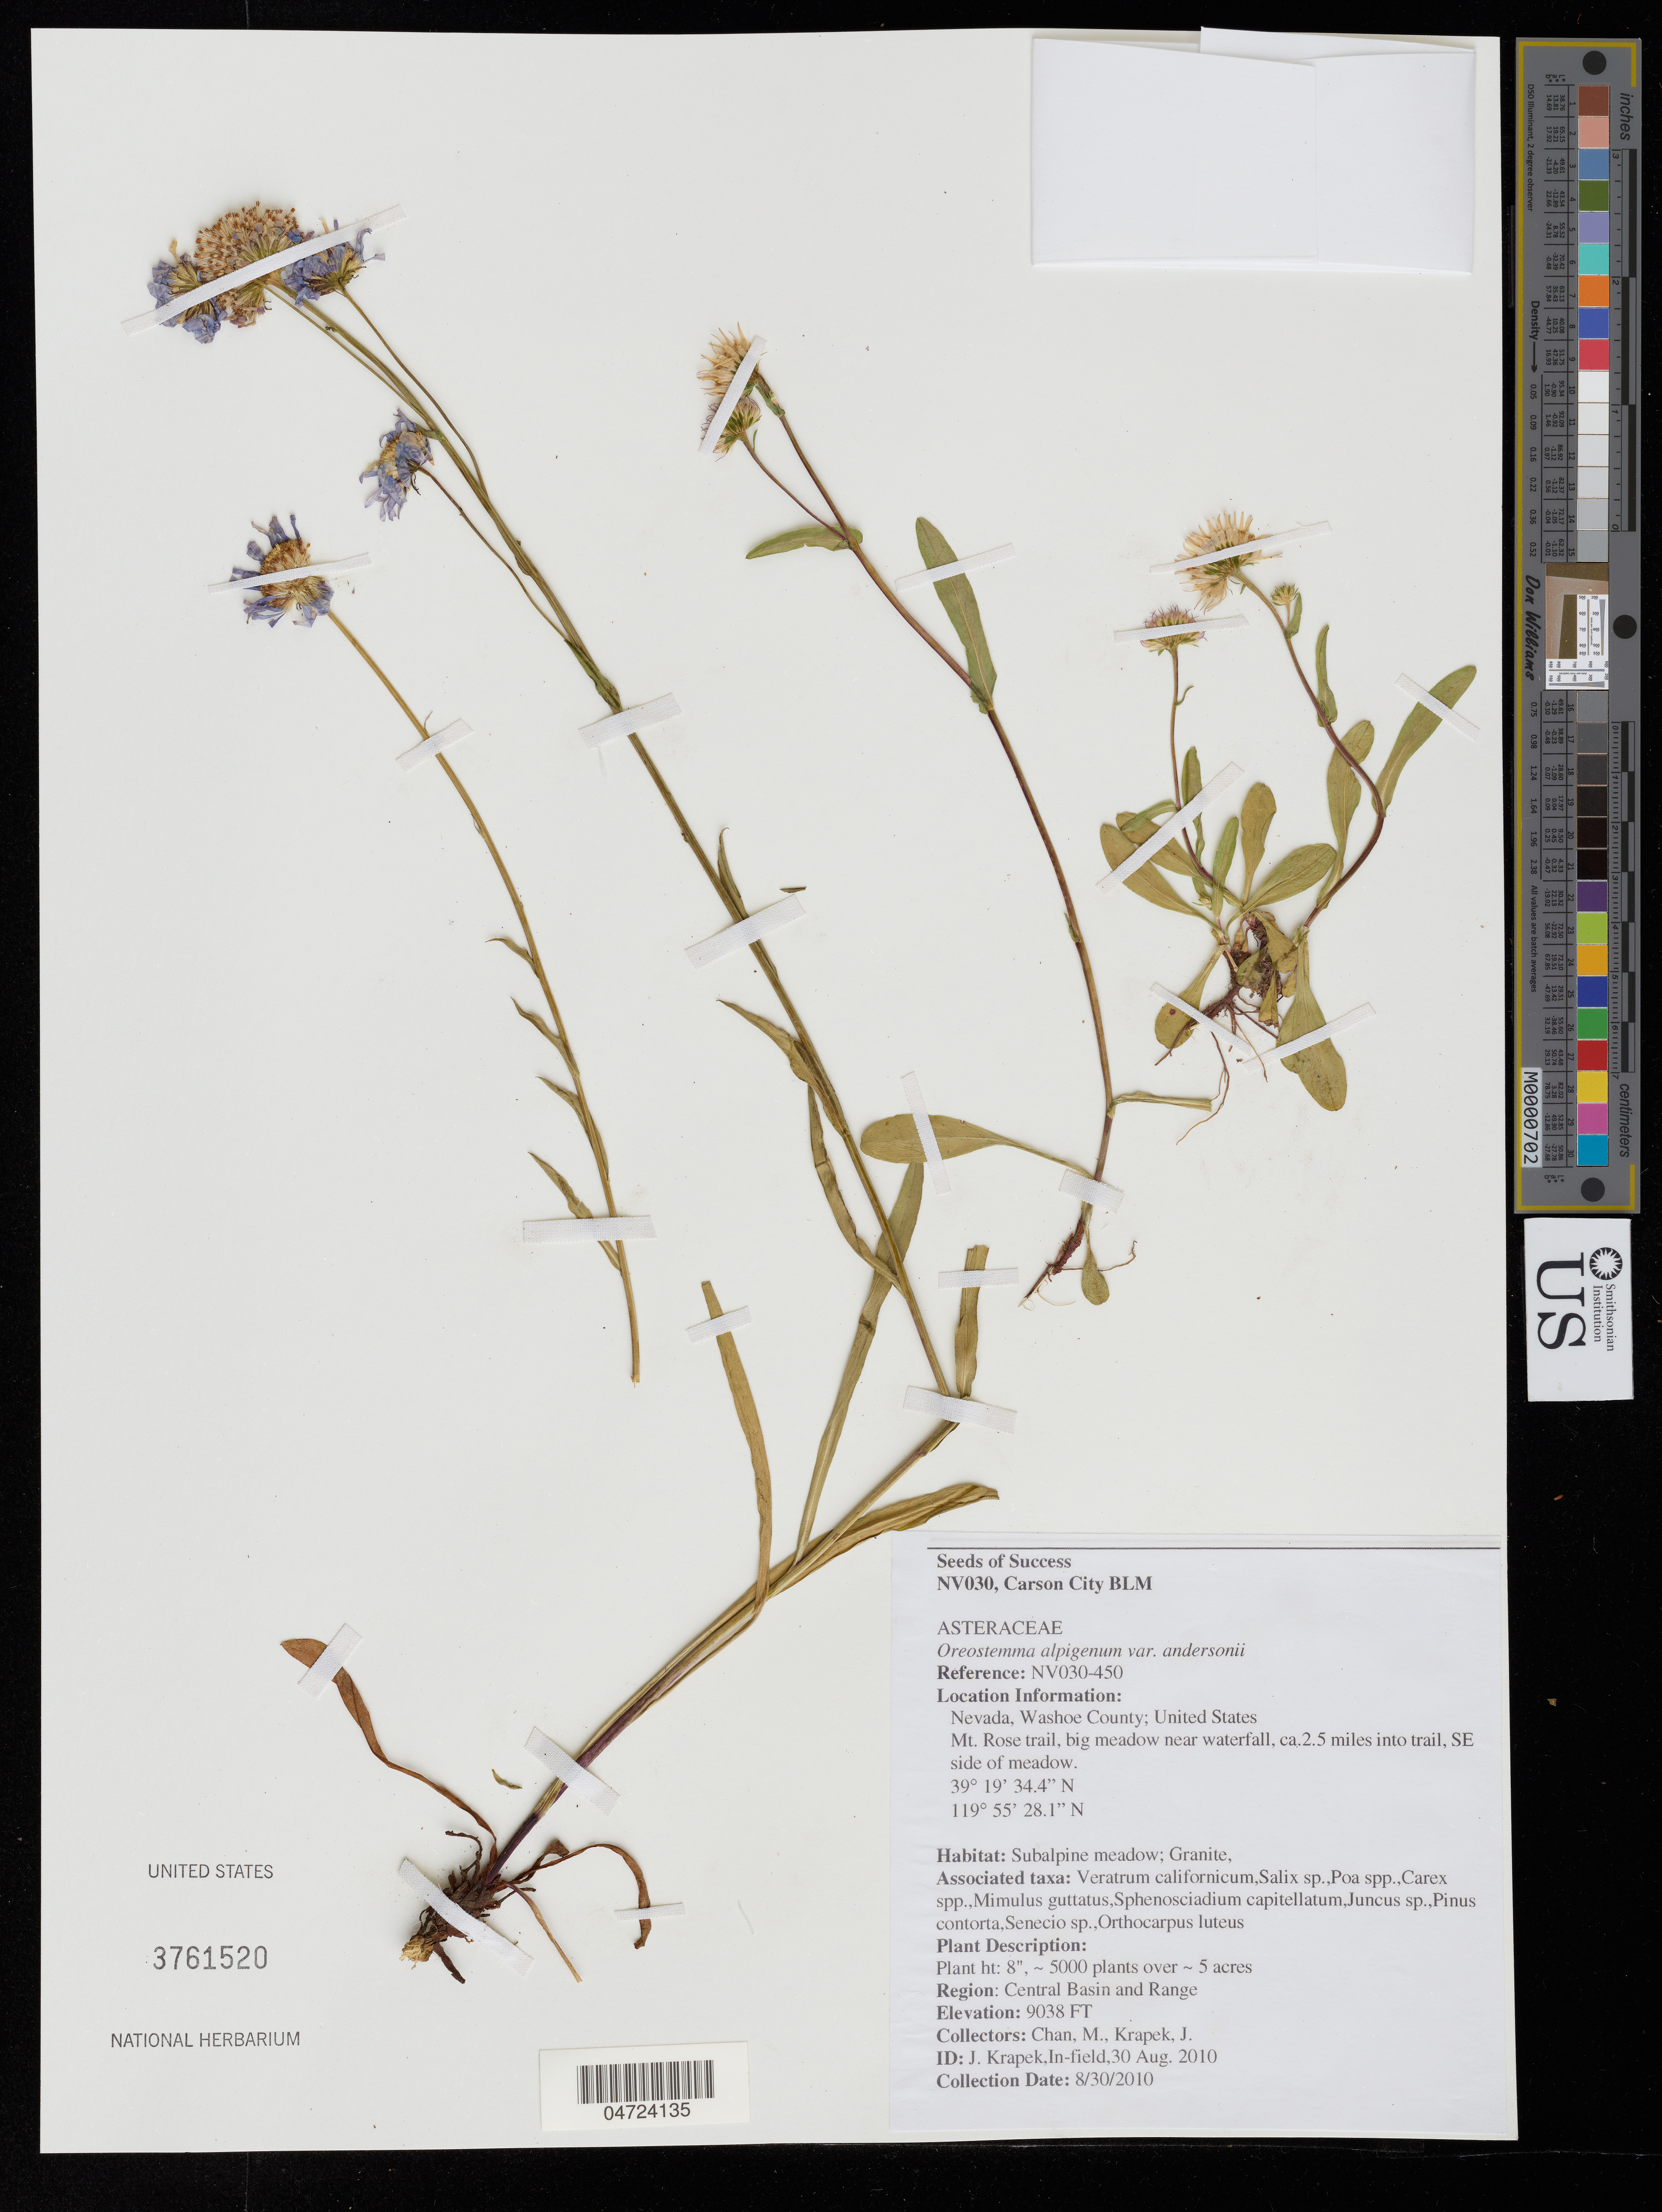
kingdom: Plantae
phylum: Tracheophyta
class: Magnoliopsida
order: Asterales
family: Asteraceae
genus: Oreostemma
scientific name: Oreostemma alpigenum var. andersonii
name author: (A. Gray) G.L. Nesom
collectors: M. Chan & J. Krapek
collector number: NV030-450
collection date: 2010-08-30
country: United States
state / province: Nevada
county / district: Washoe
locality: Washoe County. Mt. Rose trail, big meadow near waterfall, ca. 2.5 miles into trail, SE side of meadow. Region: Central Basin and Range.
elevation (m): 2755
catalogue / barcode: US 3761520